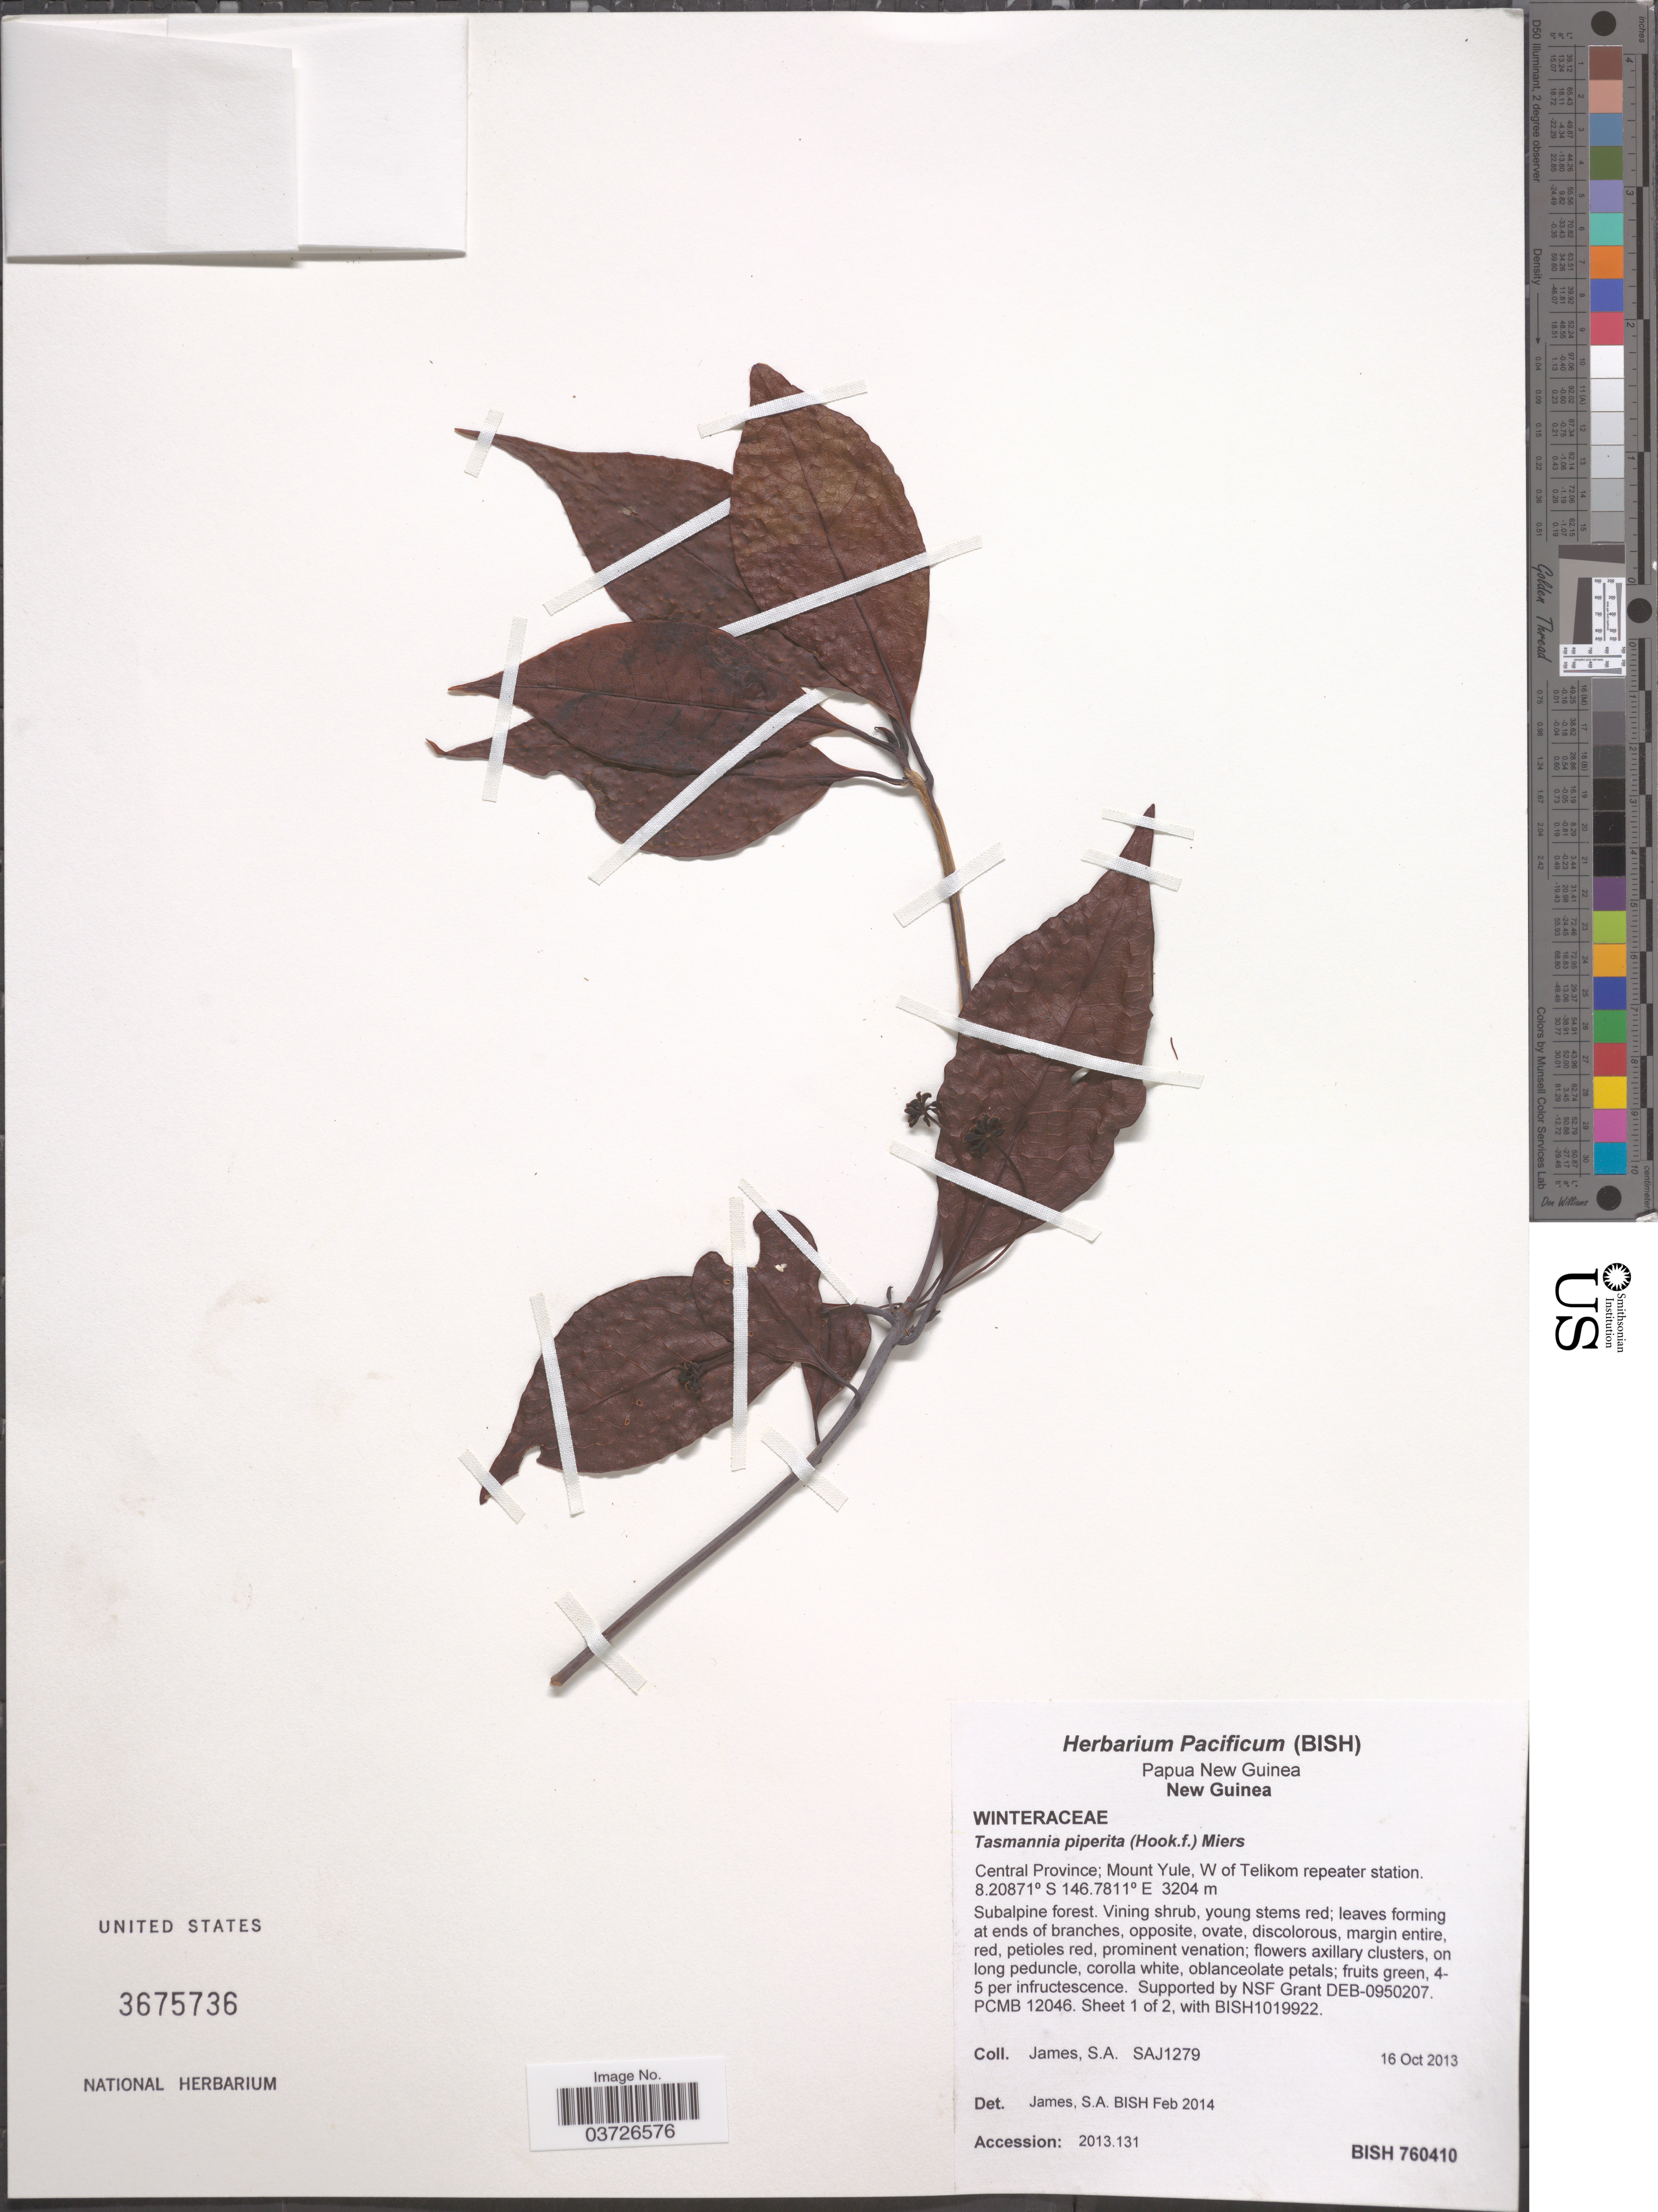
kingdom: Plantae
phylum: Tracheophyta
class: Magnoliopsida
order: Canellales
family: Winteraceae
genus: Tasmannia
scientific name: Tasmannia piperita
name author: (Hook. f.) Miers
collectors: S. James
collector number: SAJ1279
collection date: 2013-10-16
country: Papua New Guinea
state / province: Central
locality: New Guinea. Mount Yule, W of Telikom repeater station.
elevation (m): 3204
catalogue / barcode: US 3675736